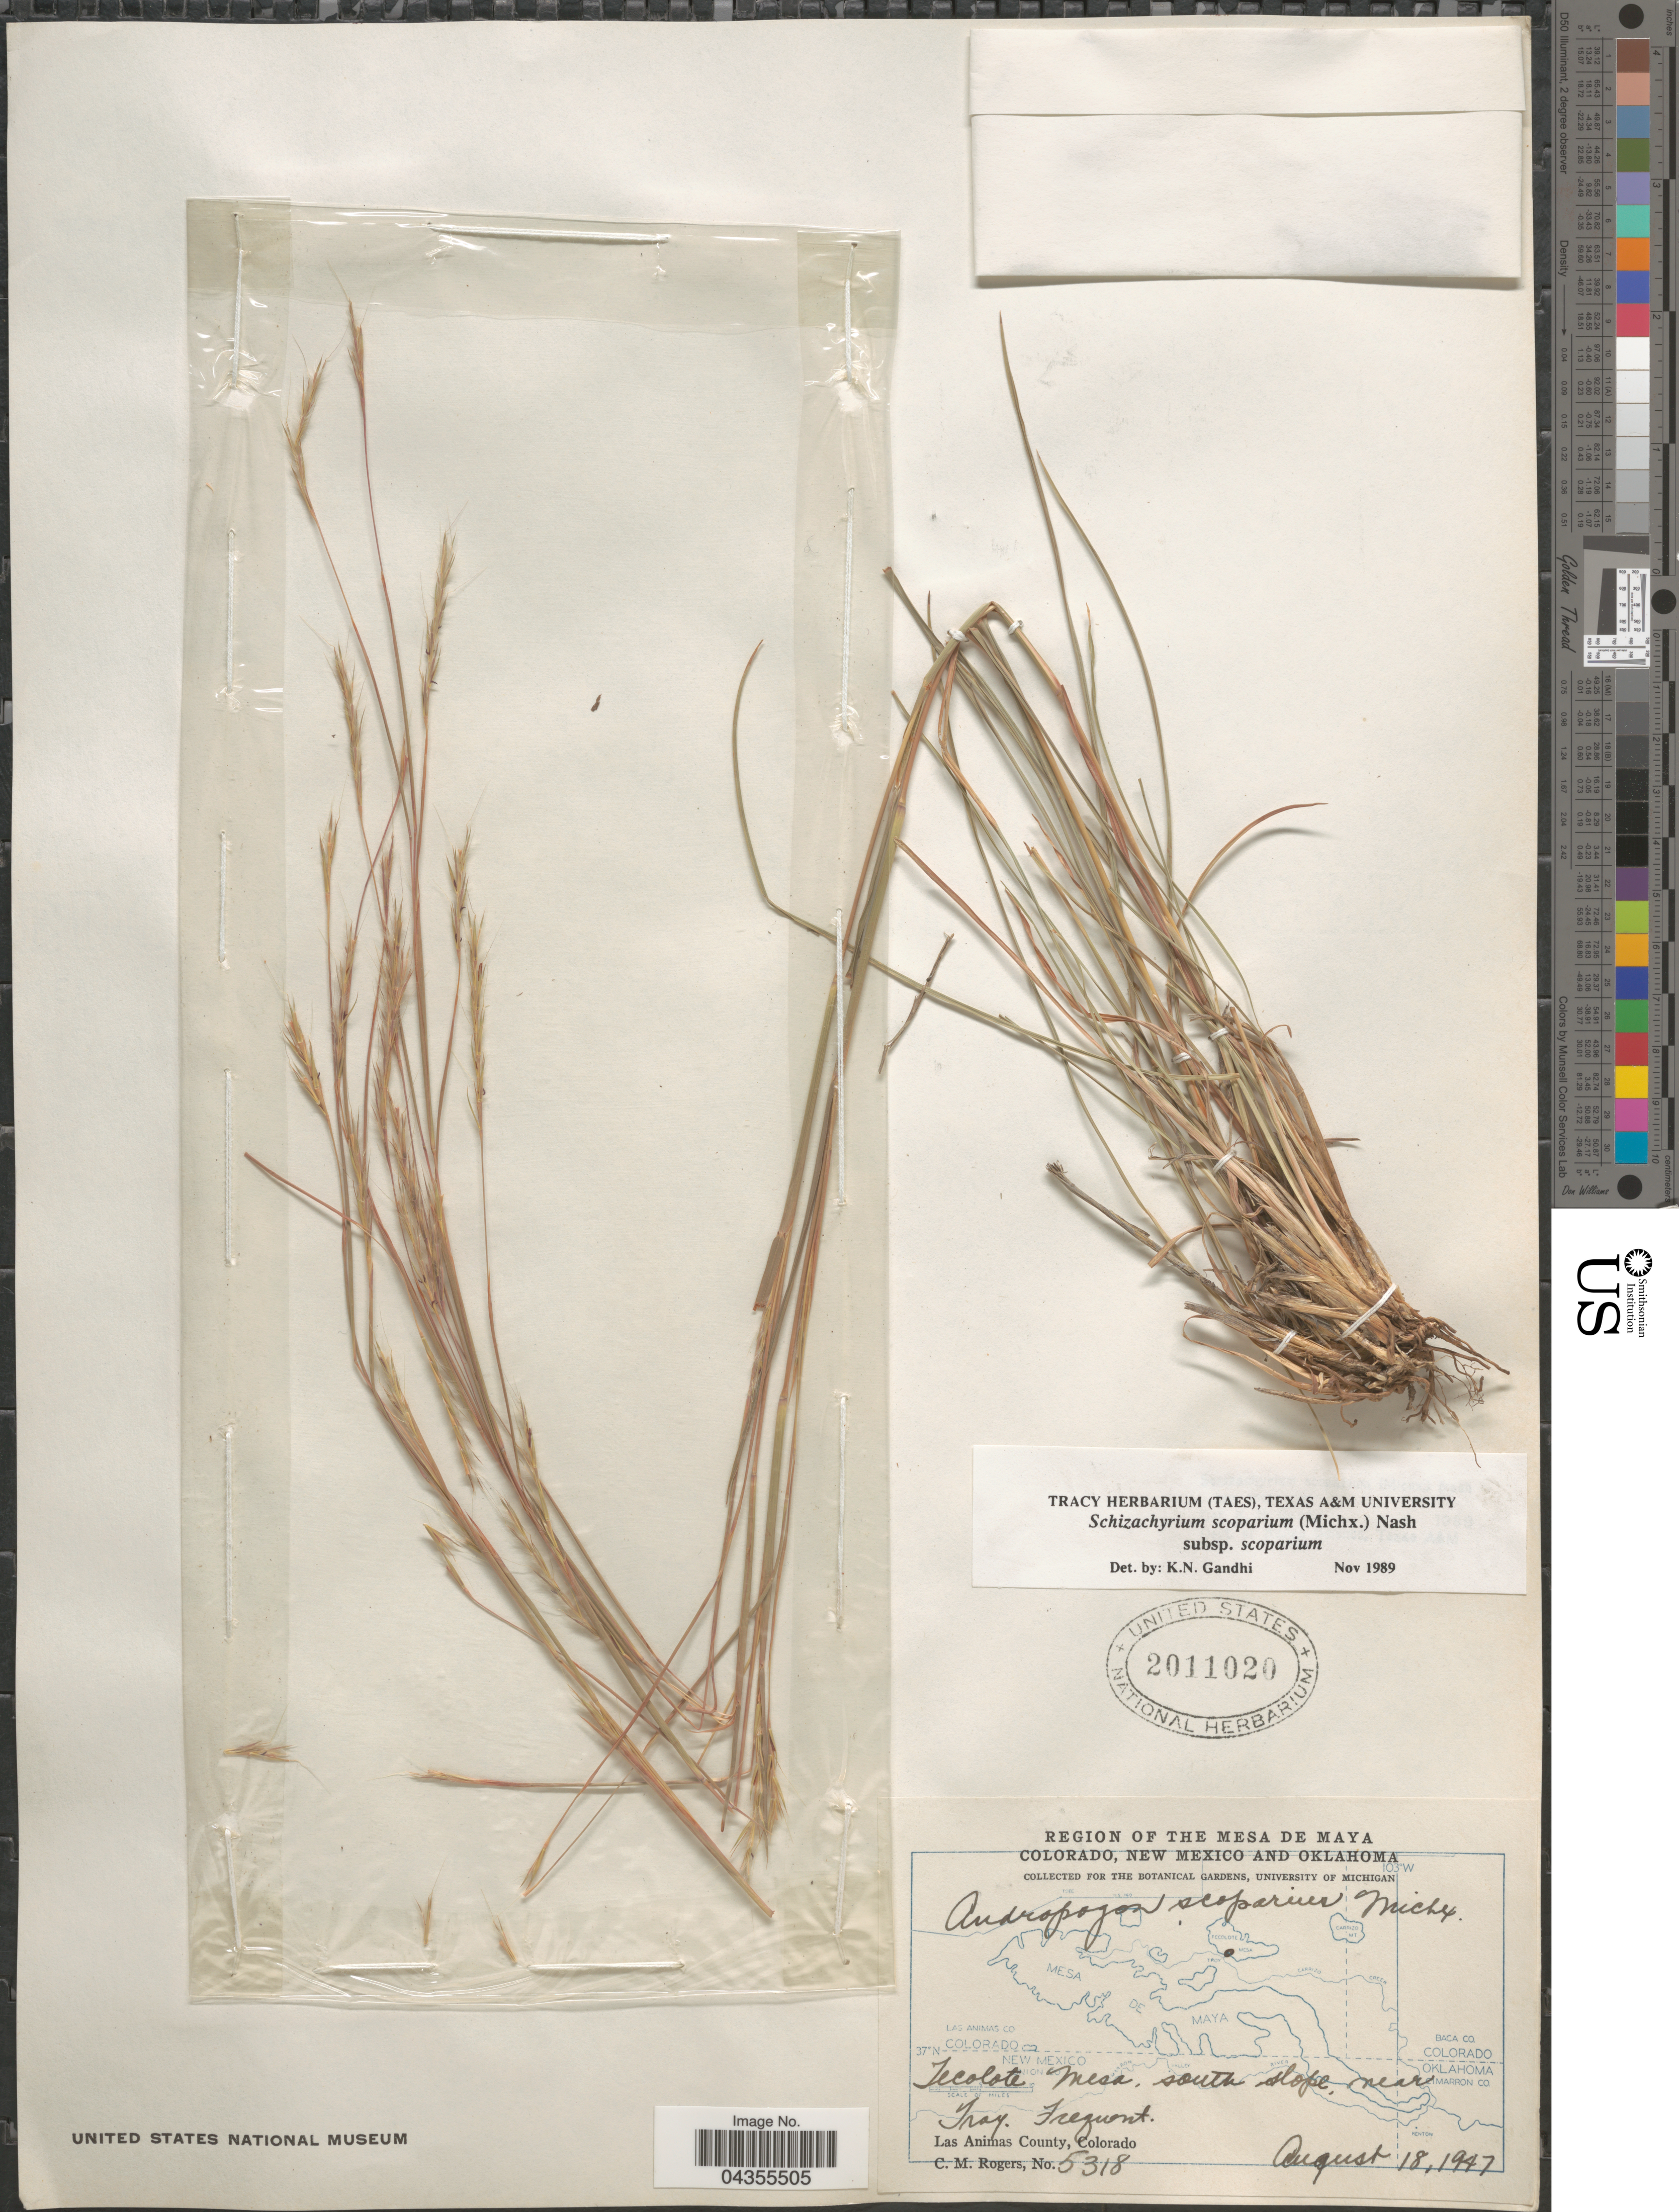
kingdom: Plantae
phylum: Tracheophyta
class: Liliopsida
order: Poales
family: Poaceae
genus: Schizachyrium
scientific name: Schizachyrium scoparium var. scoparium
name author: (Michx.) Nash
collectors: C. M. Rogers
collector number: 5318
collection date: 1947-08-18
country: United States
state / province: Colorado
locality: Region of the Mesa de Maya. Tecolote Mesa, south slope, near Tray. Las Animas County.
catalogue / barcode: US 2011020